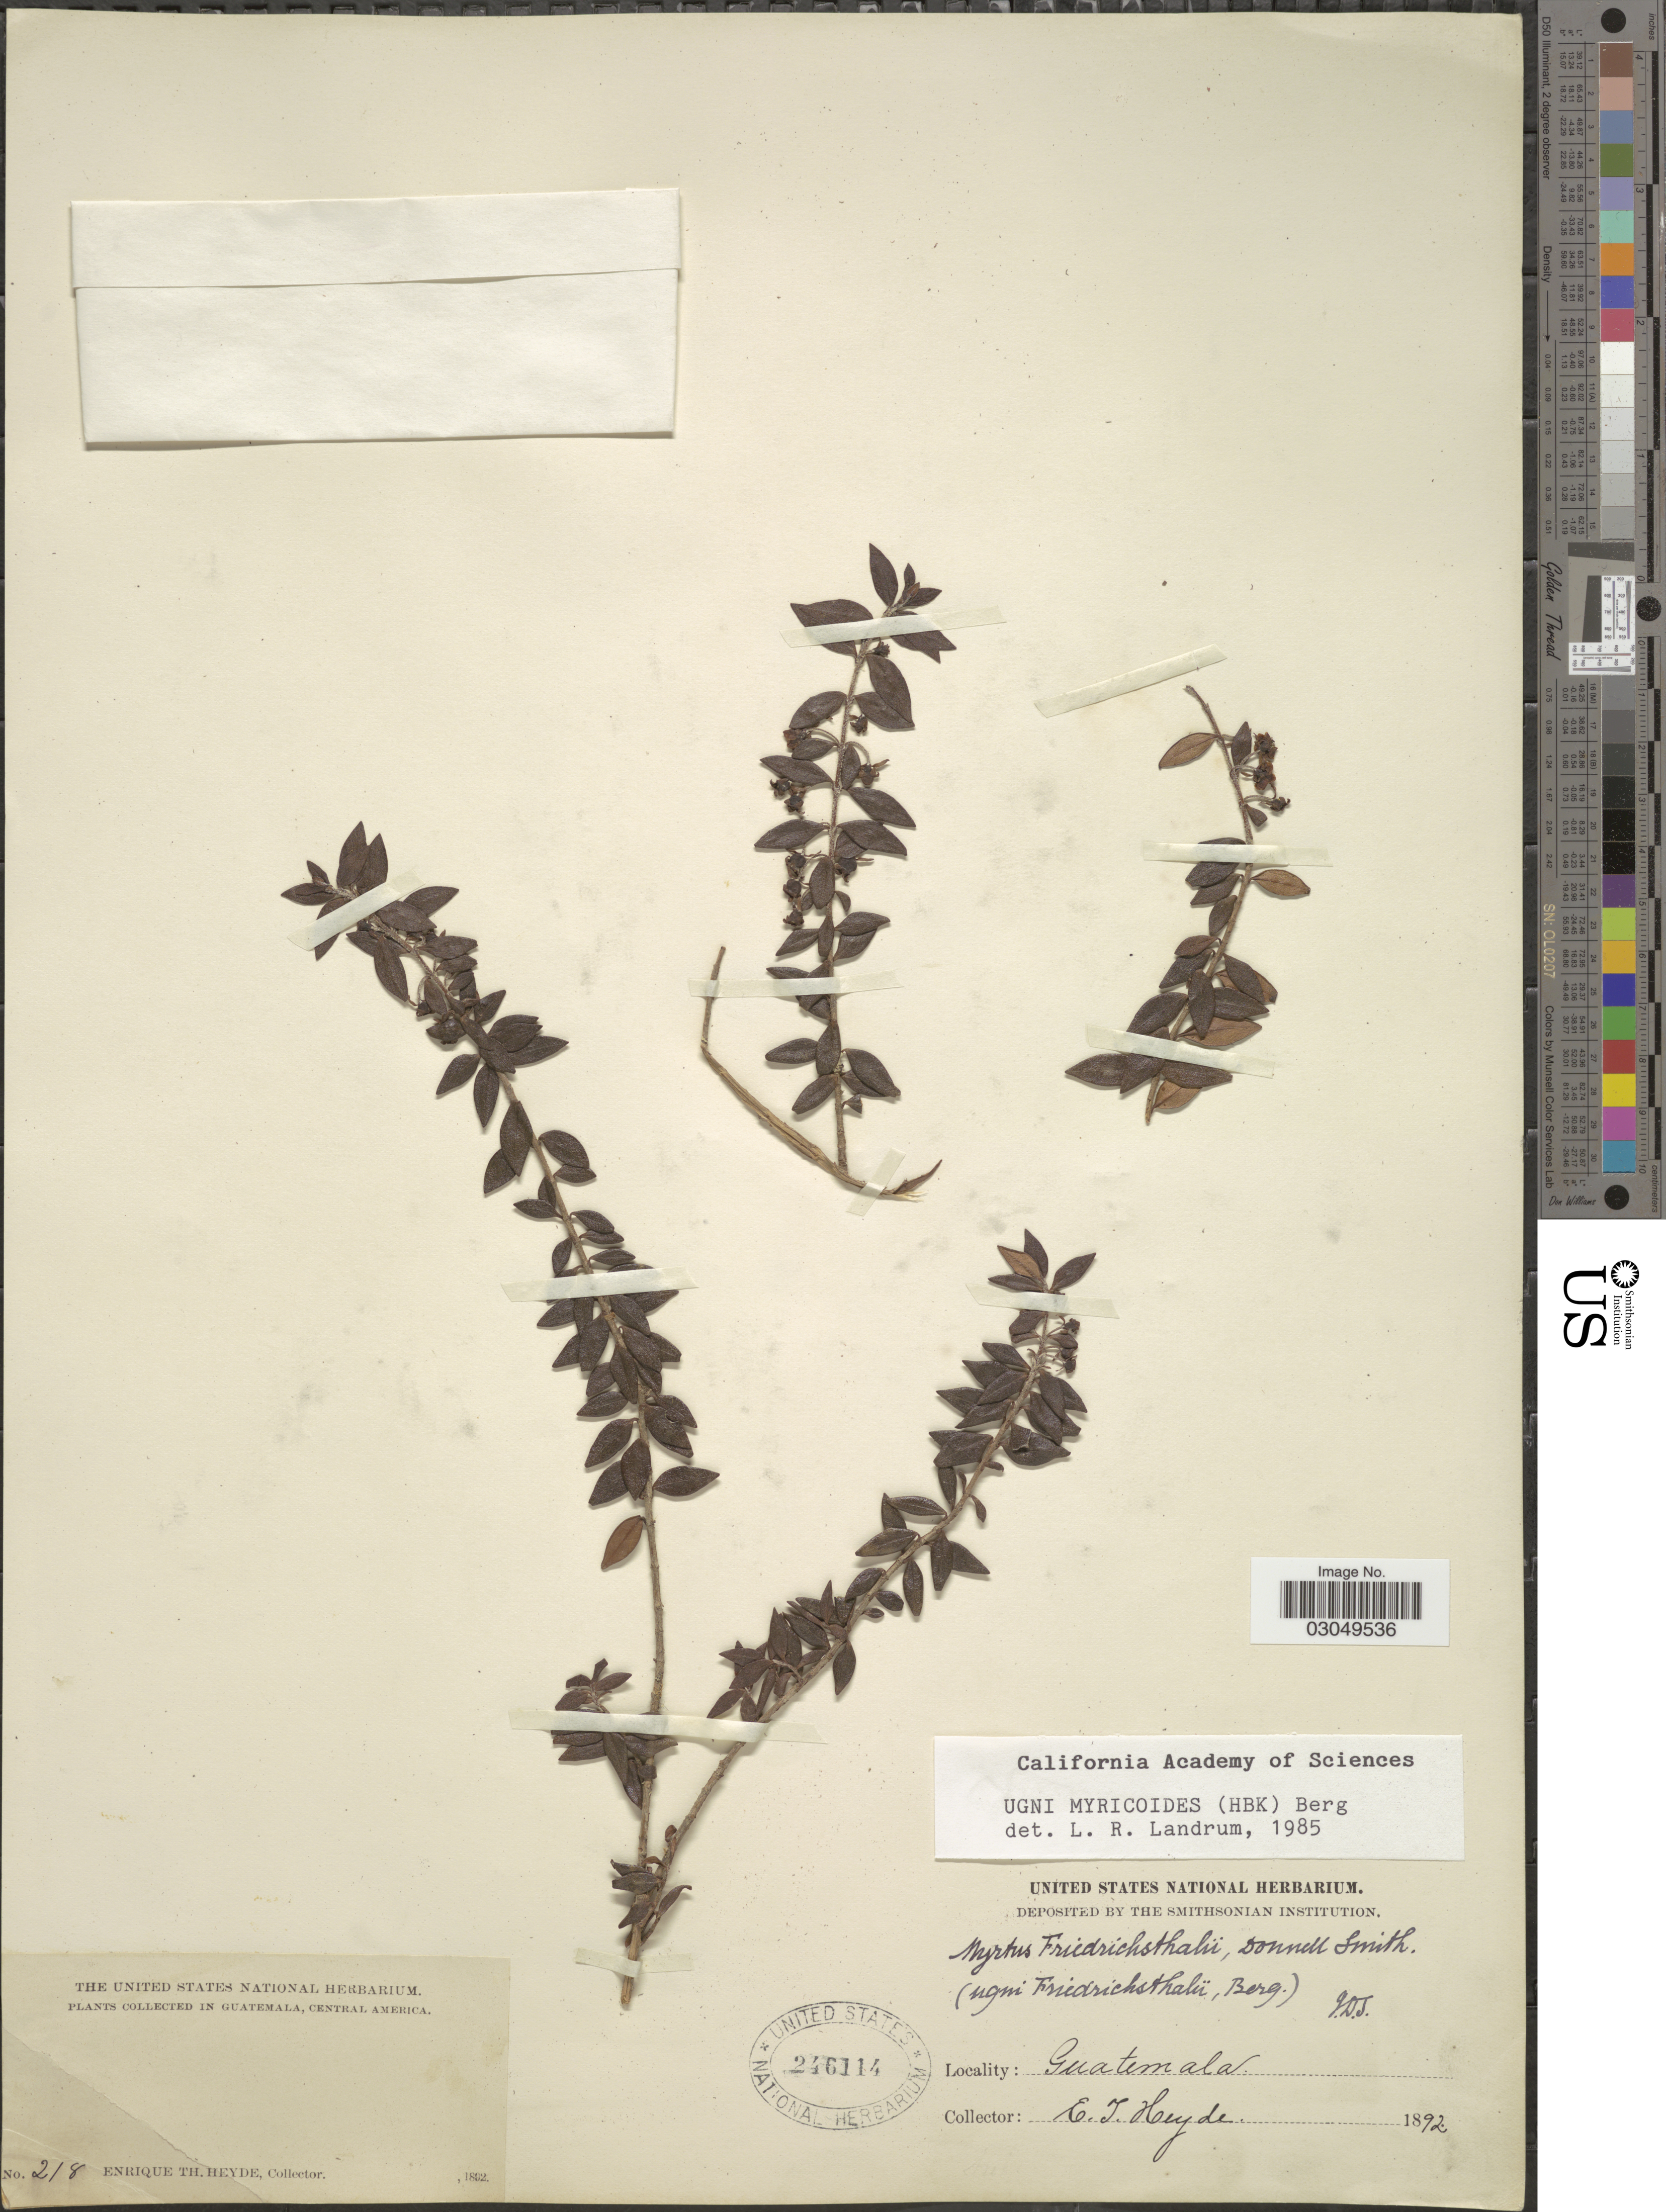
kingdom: Plantae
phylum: Tracheophyta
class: Magnoliopsida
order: Myrtales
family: Myrtaceae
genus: Ugni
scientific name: Ugni myricoides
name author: (Kunth) O. Berg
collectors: E. T. Heyde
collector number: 218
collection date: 1892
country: Guatemala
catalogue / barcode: US 246114